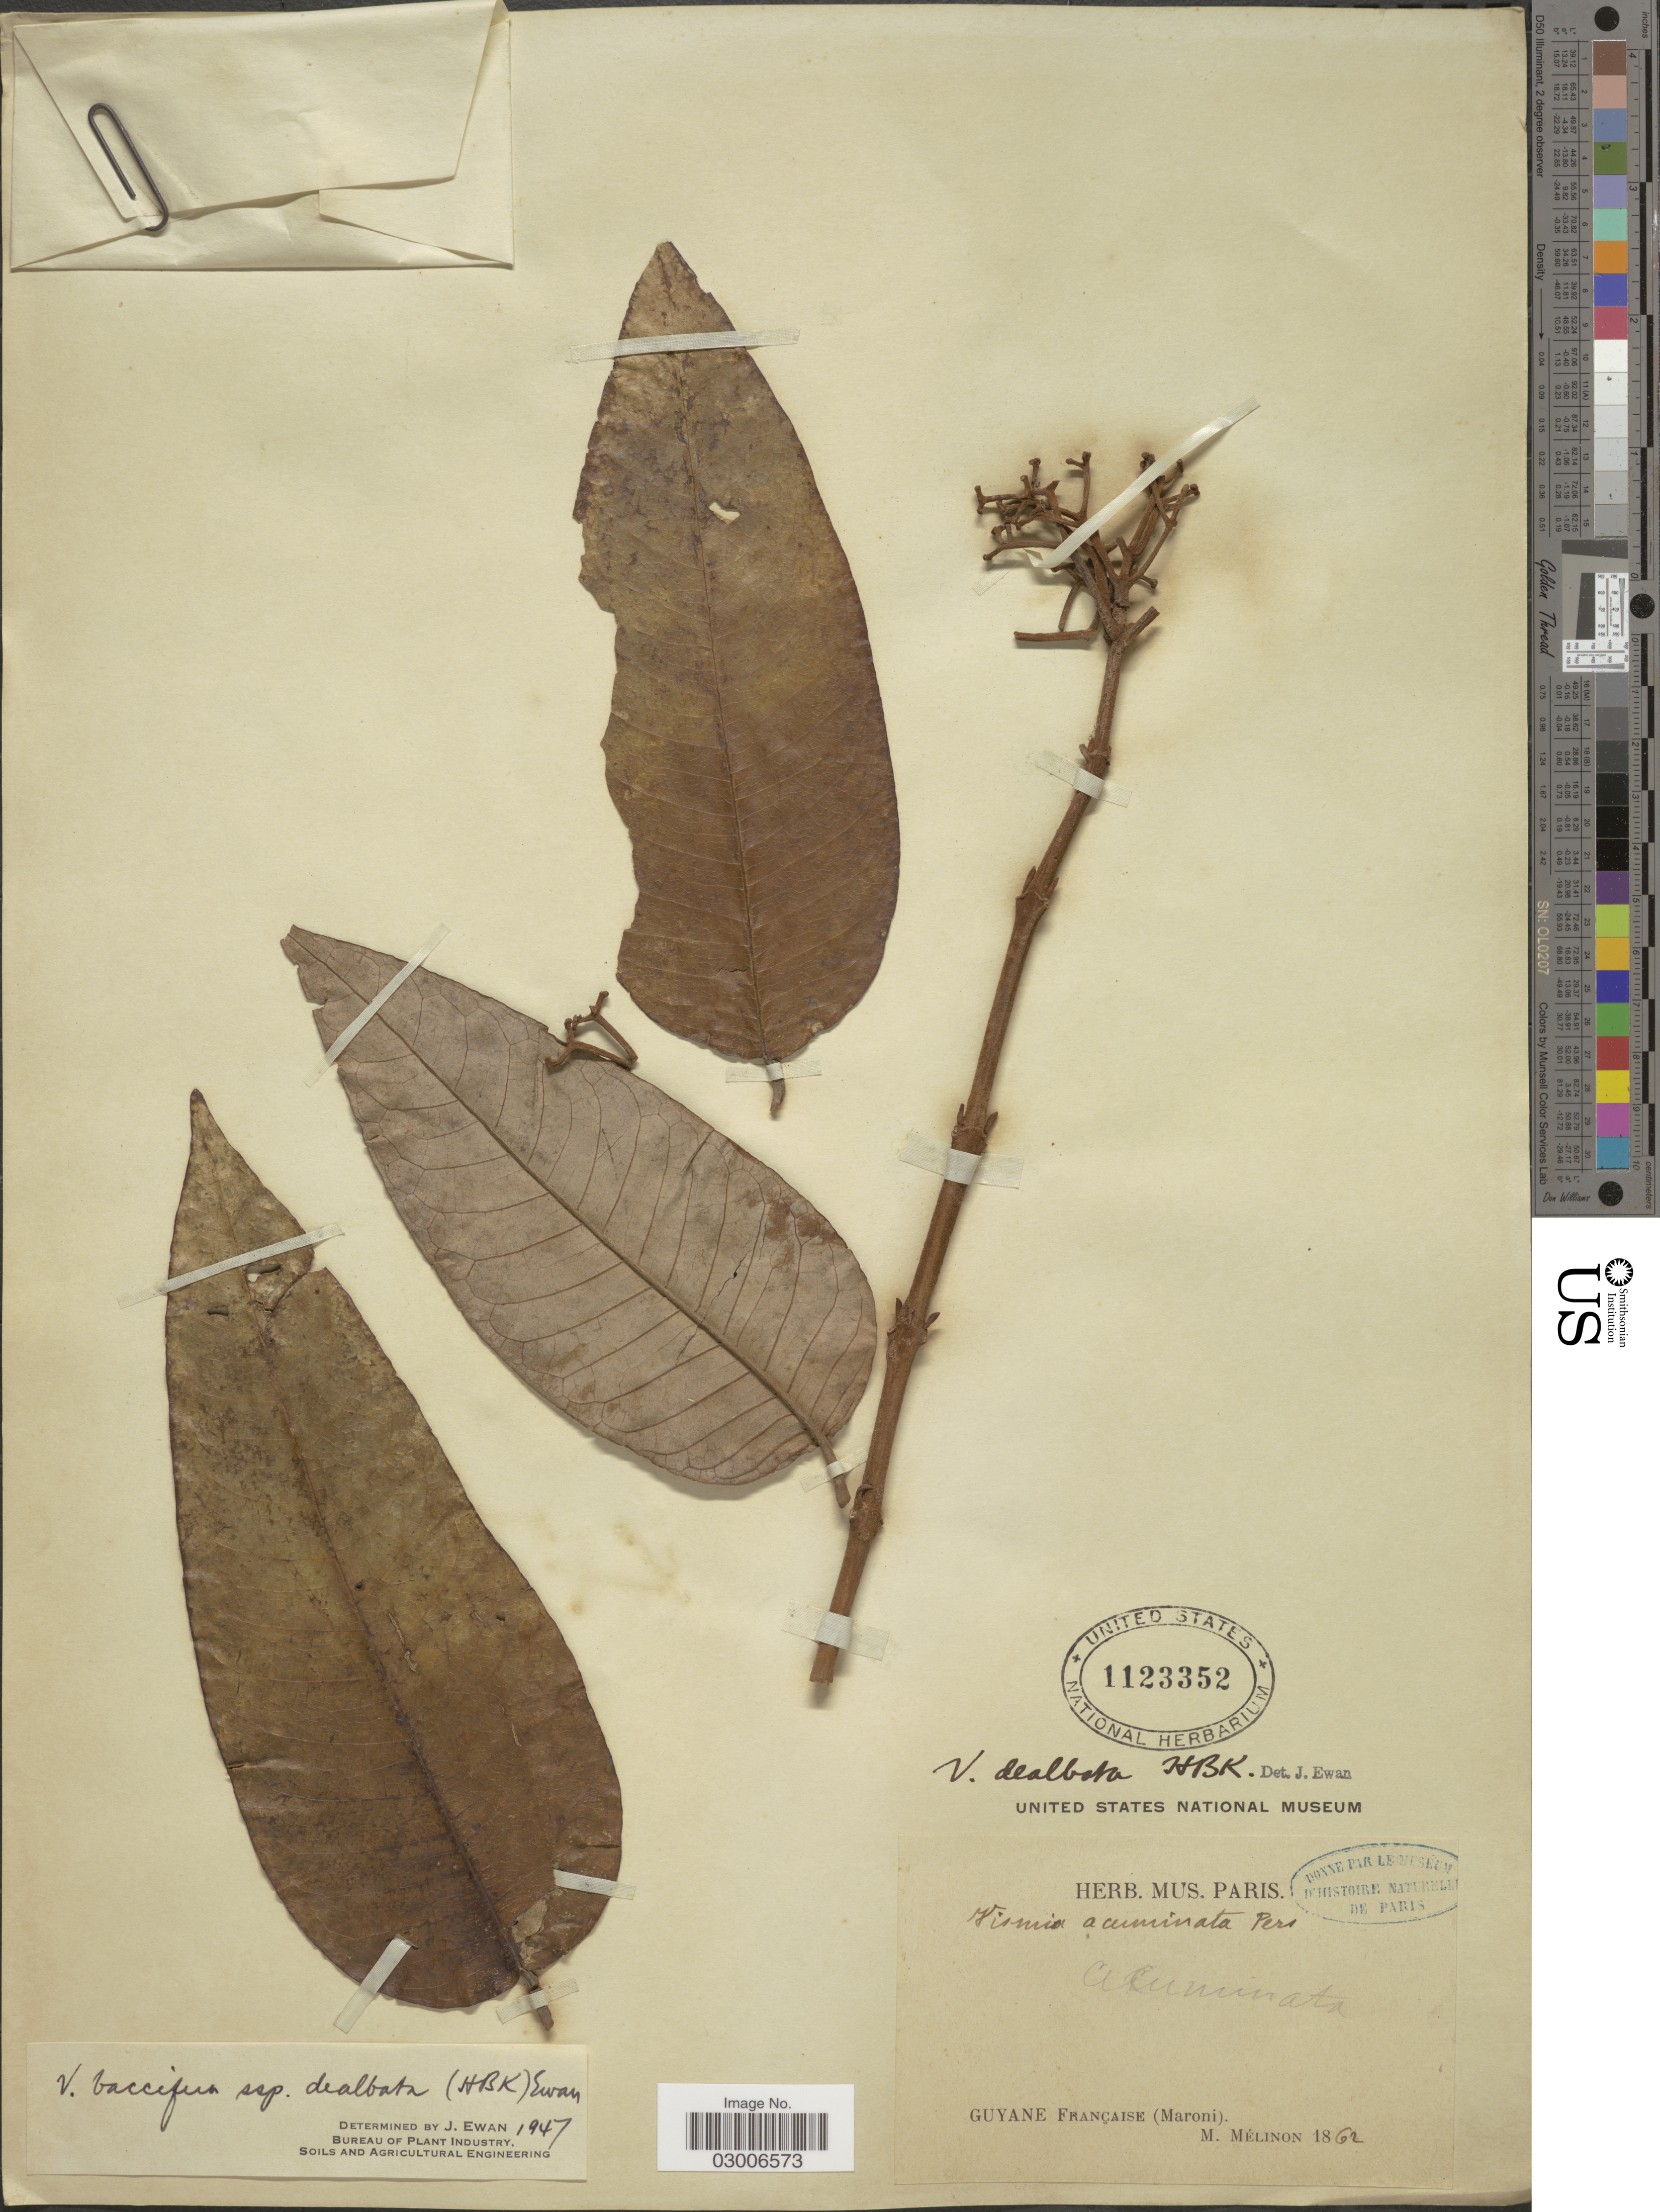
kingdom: Plantae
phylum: Tracheophyta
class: Magnoliopsida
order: Malpighiales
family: Hypericaceae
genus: Vismia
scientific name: Vismia baccifera subsp. dealbata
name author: (Kunth) Ewan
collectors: M. Melinon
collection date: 1862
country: French Guiana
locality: Guyane Francaise (Maroni).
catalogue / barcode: US 1123352